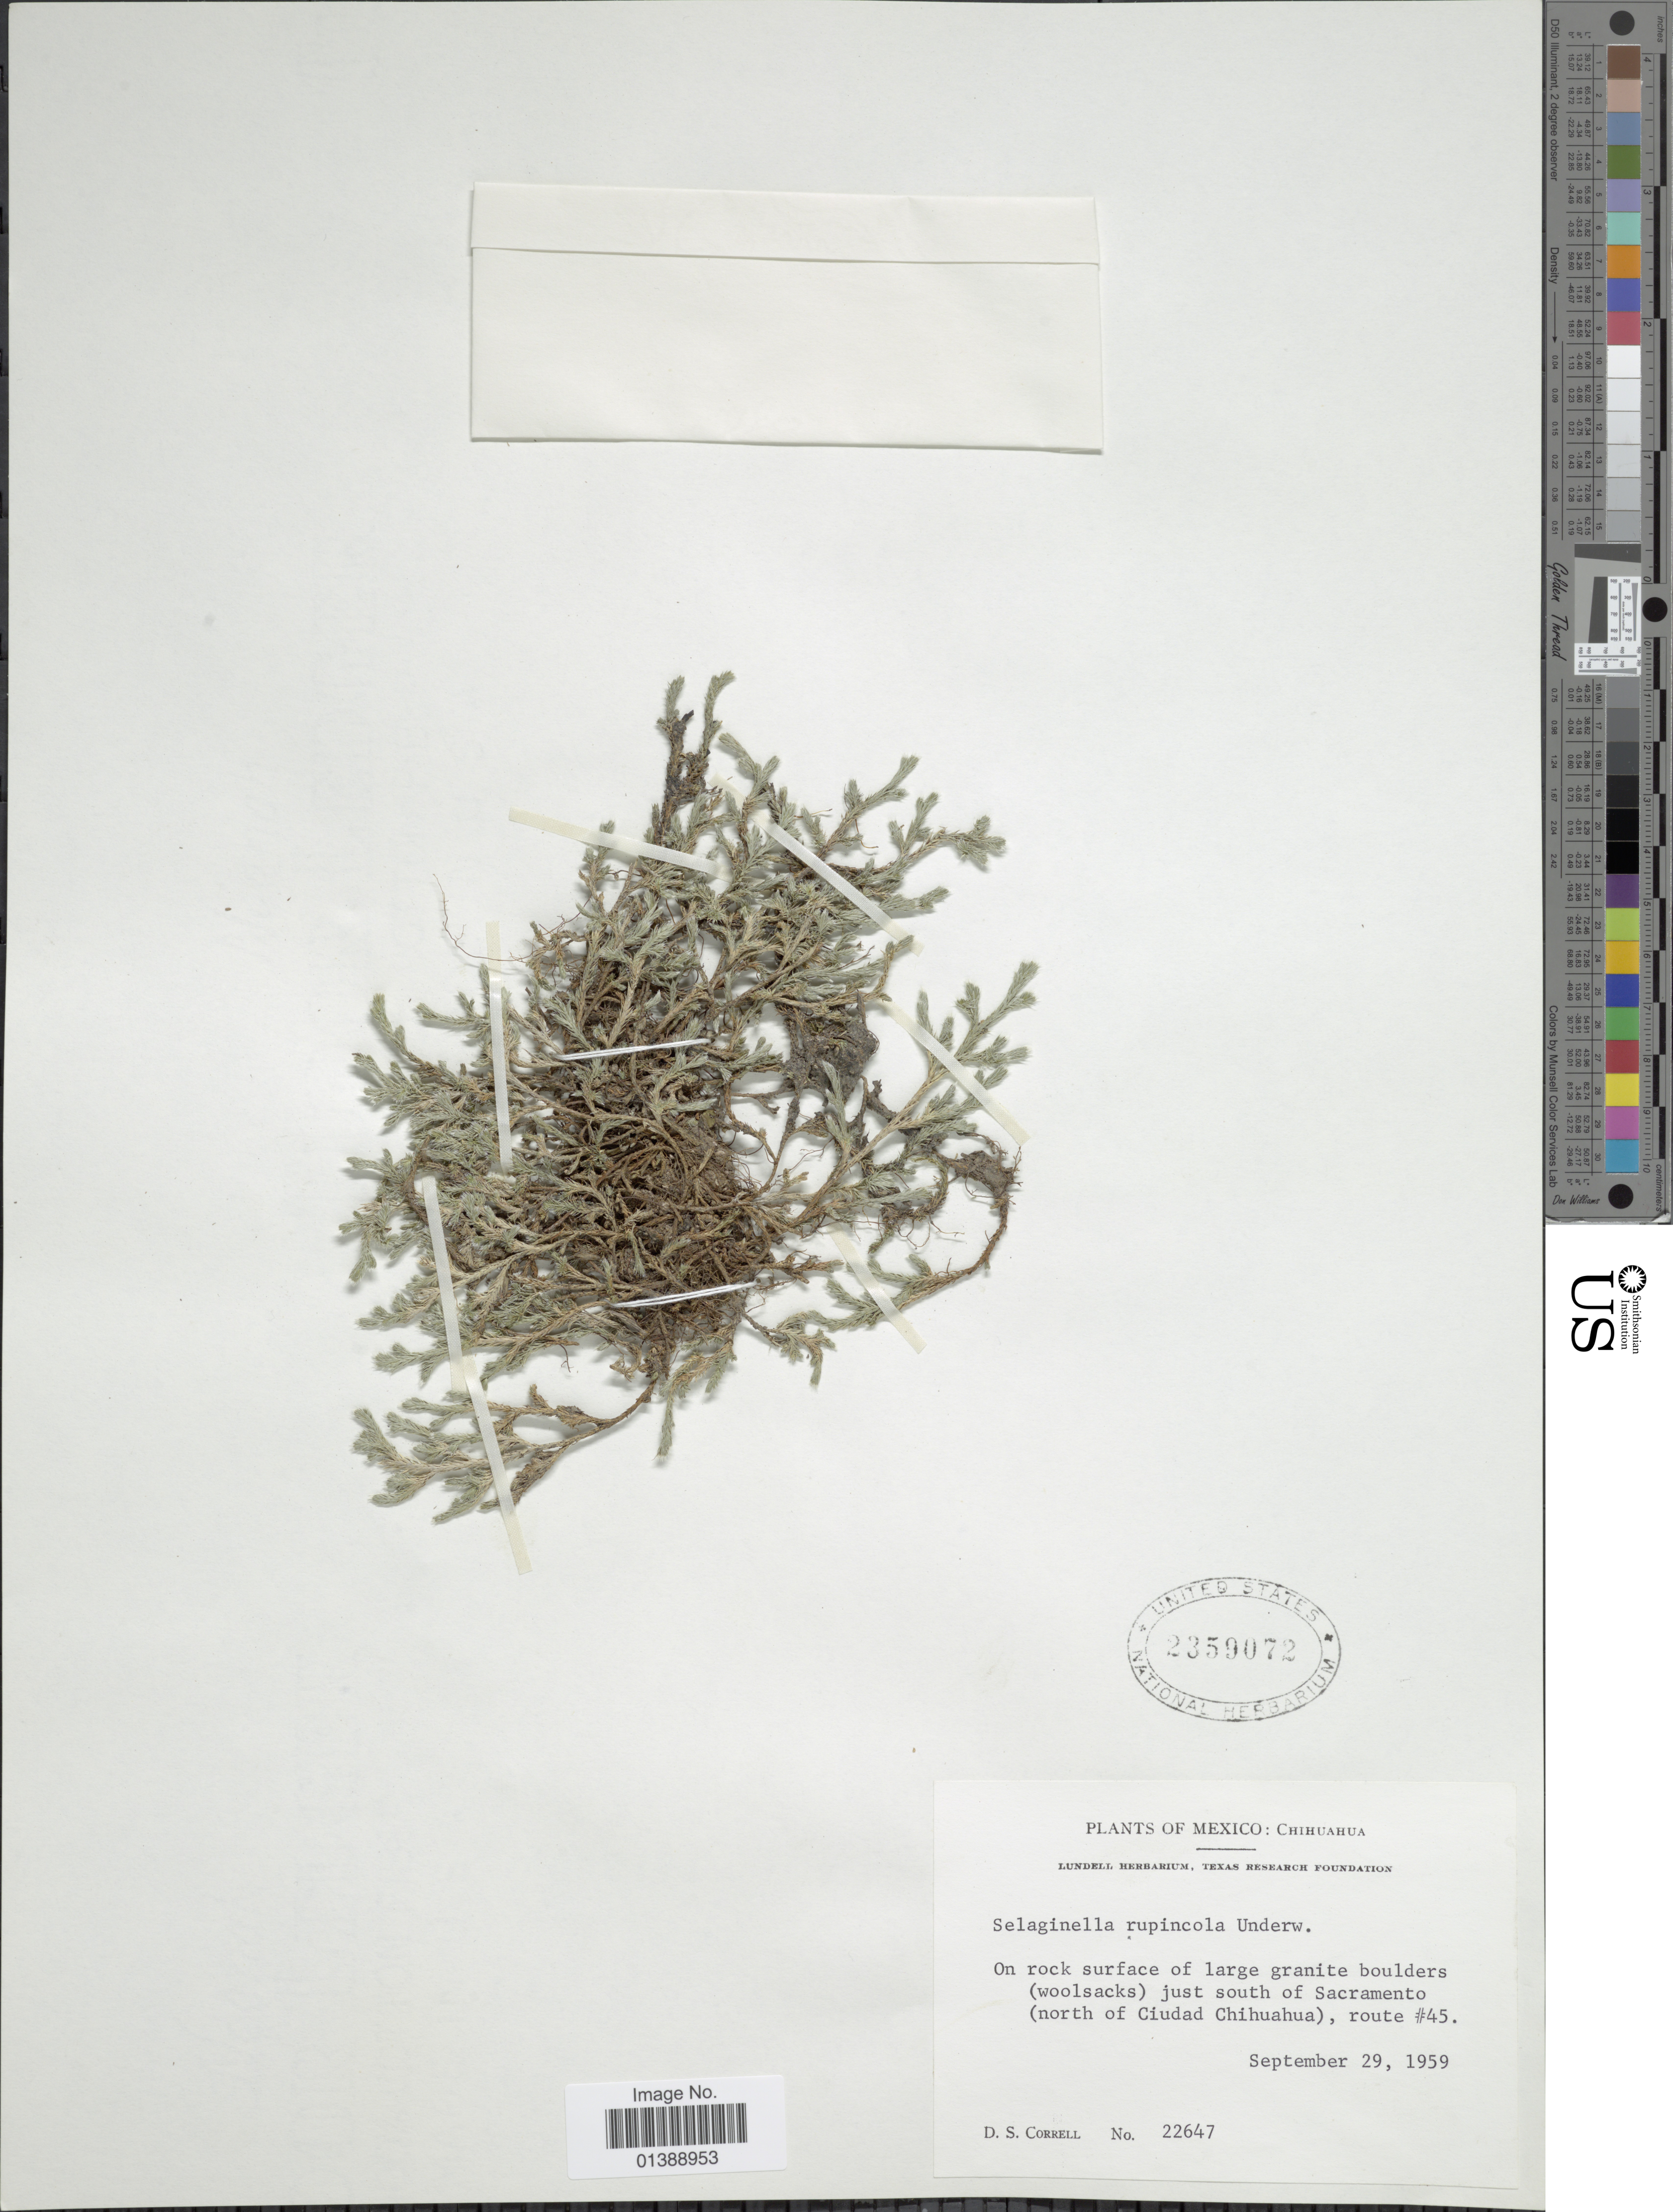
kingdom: Plantae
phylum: Tracheophyta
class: Lycopodiopsida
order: Selaginellales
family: Selaginellaceae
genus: Selaginella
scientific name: Selaginella rupincola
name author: Underw.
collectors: D. S. Correll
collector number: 22647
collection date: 1959-09-29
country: Mexico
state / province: Chihuahua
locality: On rock surface of large granite boulders (woolsacks) just south of Sacramento (north of Ciudad Chihuahua), route #45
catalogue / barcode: US 2359072